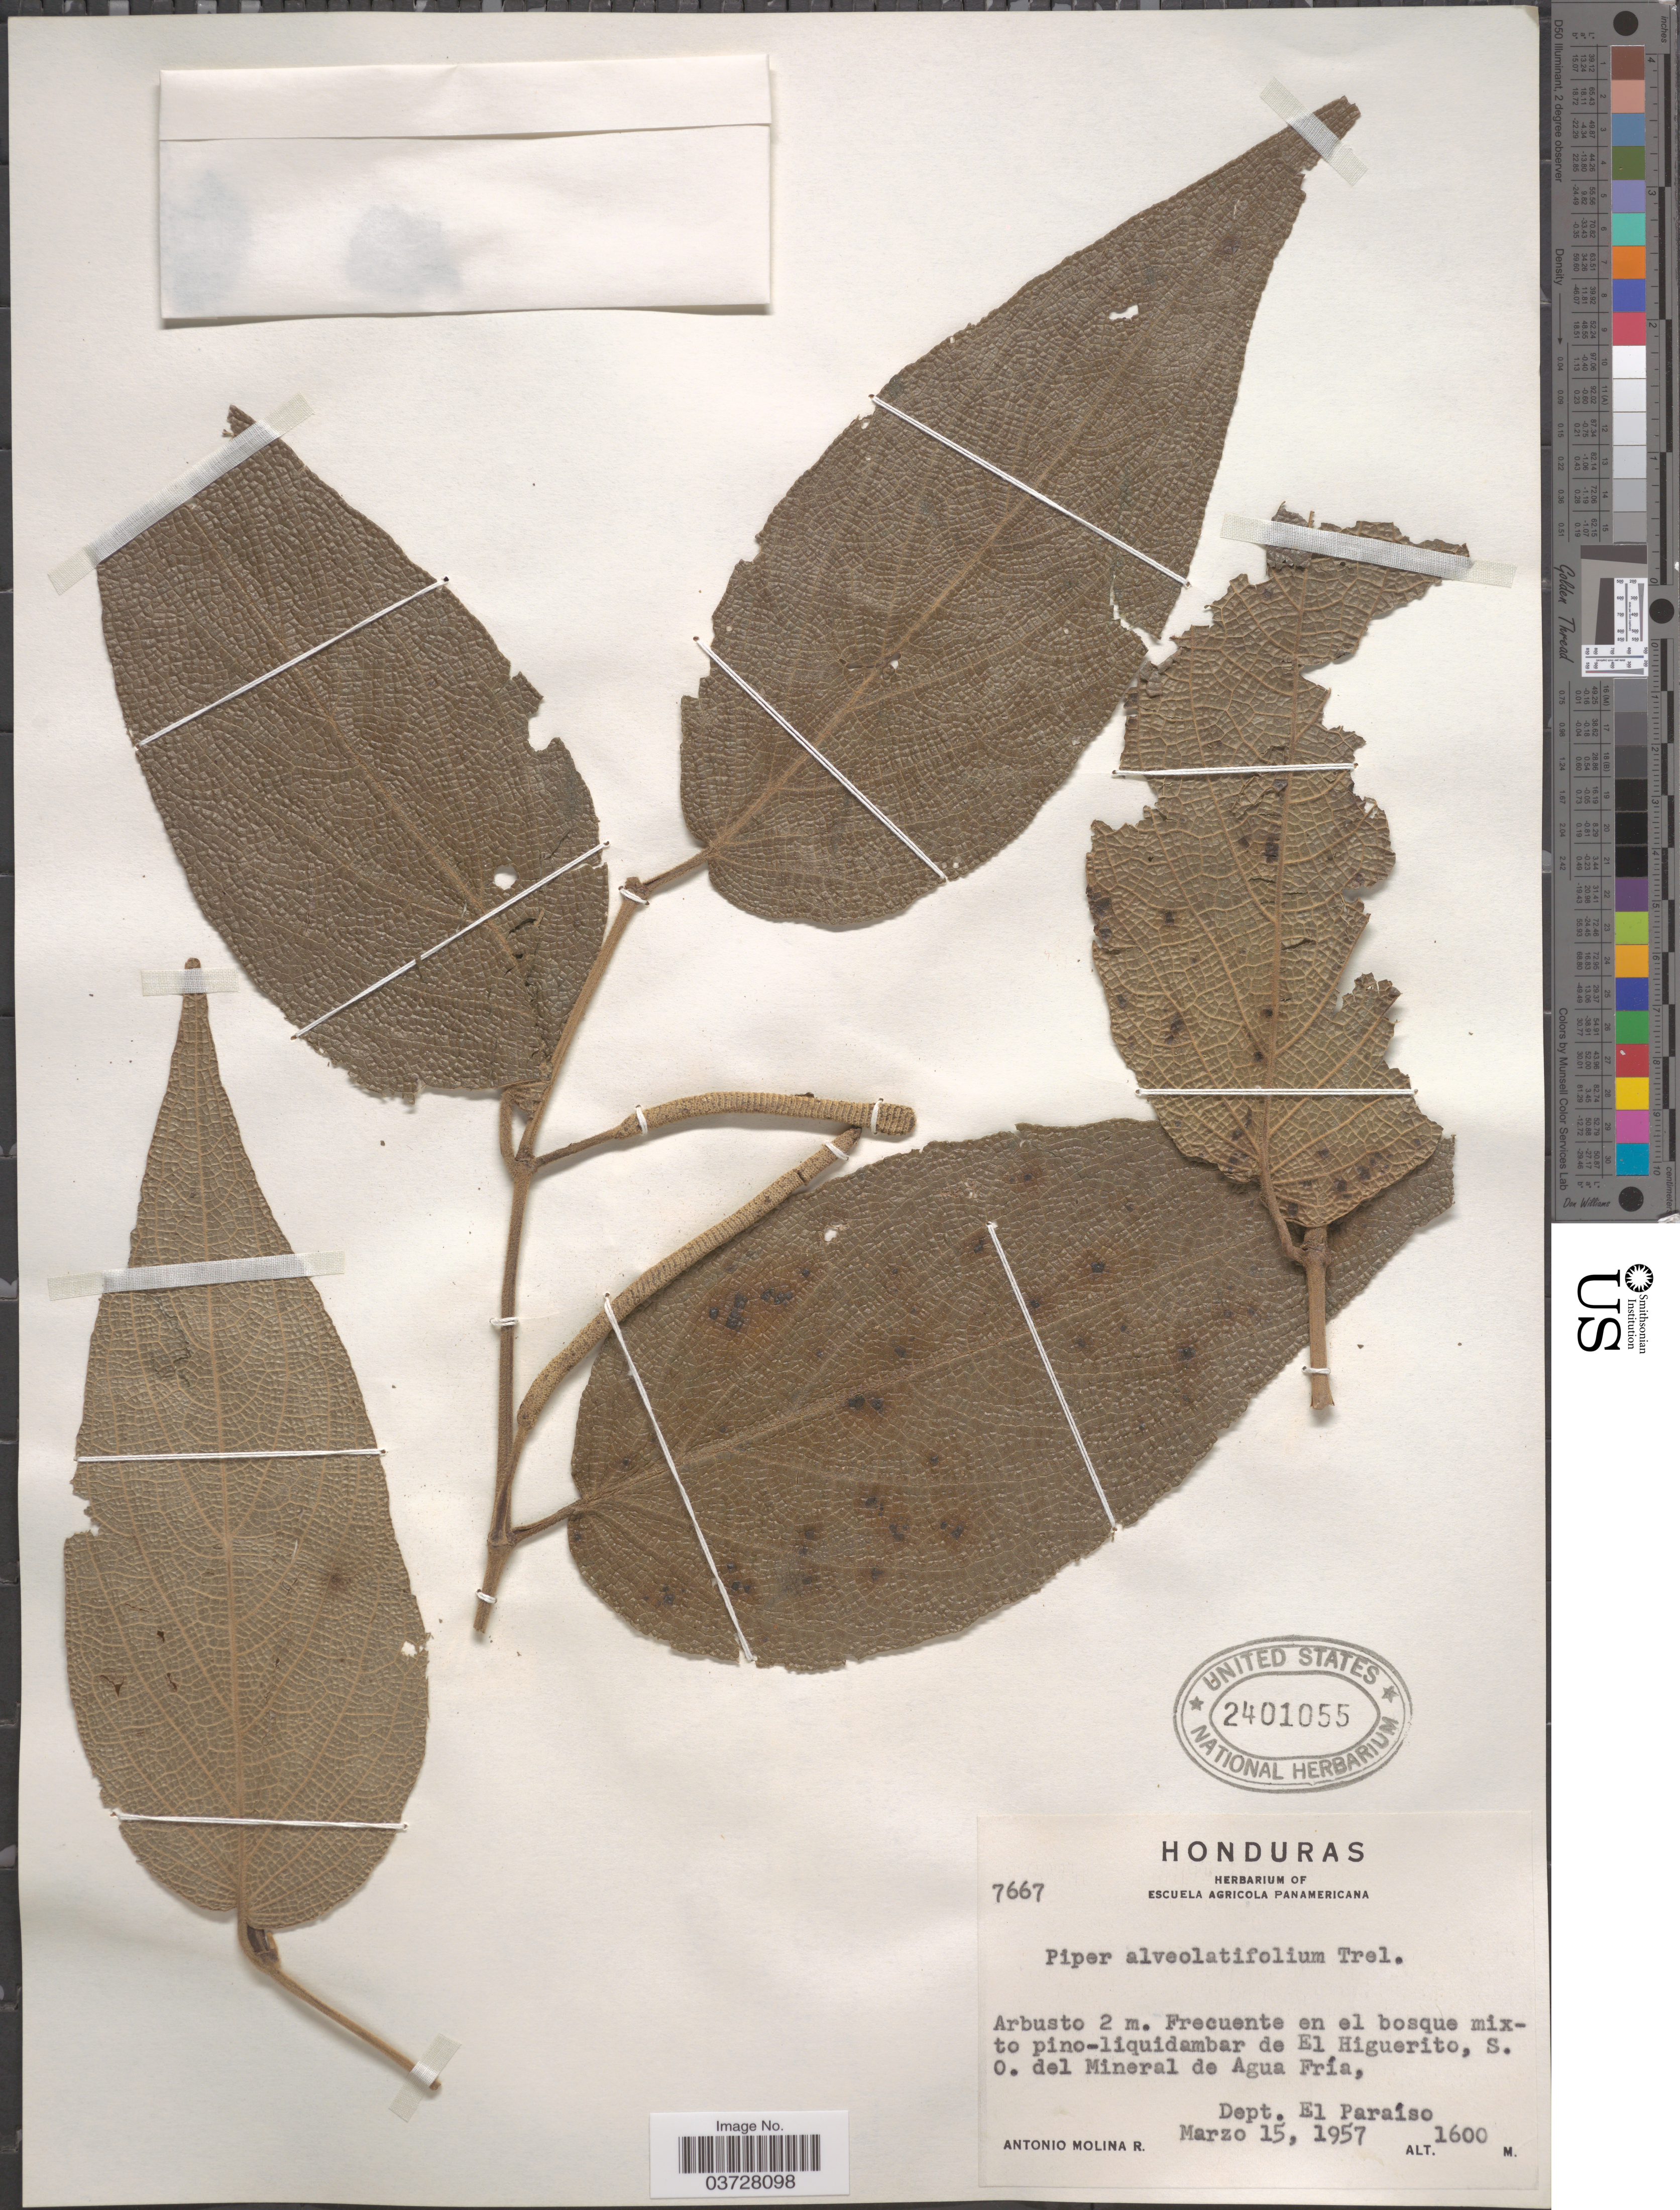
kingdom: Plantae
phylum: Tracheophyta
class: Magnoliopsida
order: Piperales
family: Piperaceae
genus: Piper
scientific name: Piper alveolatifolium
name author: Trel.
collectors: A. Molina R.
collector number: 7667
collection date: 1957-03-15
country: Honduras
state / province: El Paraiso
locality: En el bosque mixto pino-liquidambar de El Higuerito, S. O. del Mineral de Agua Fría, Dept. El Paraíso.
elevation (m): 1600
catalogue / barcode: US 2401055